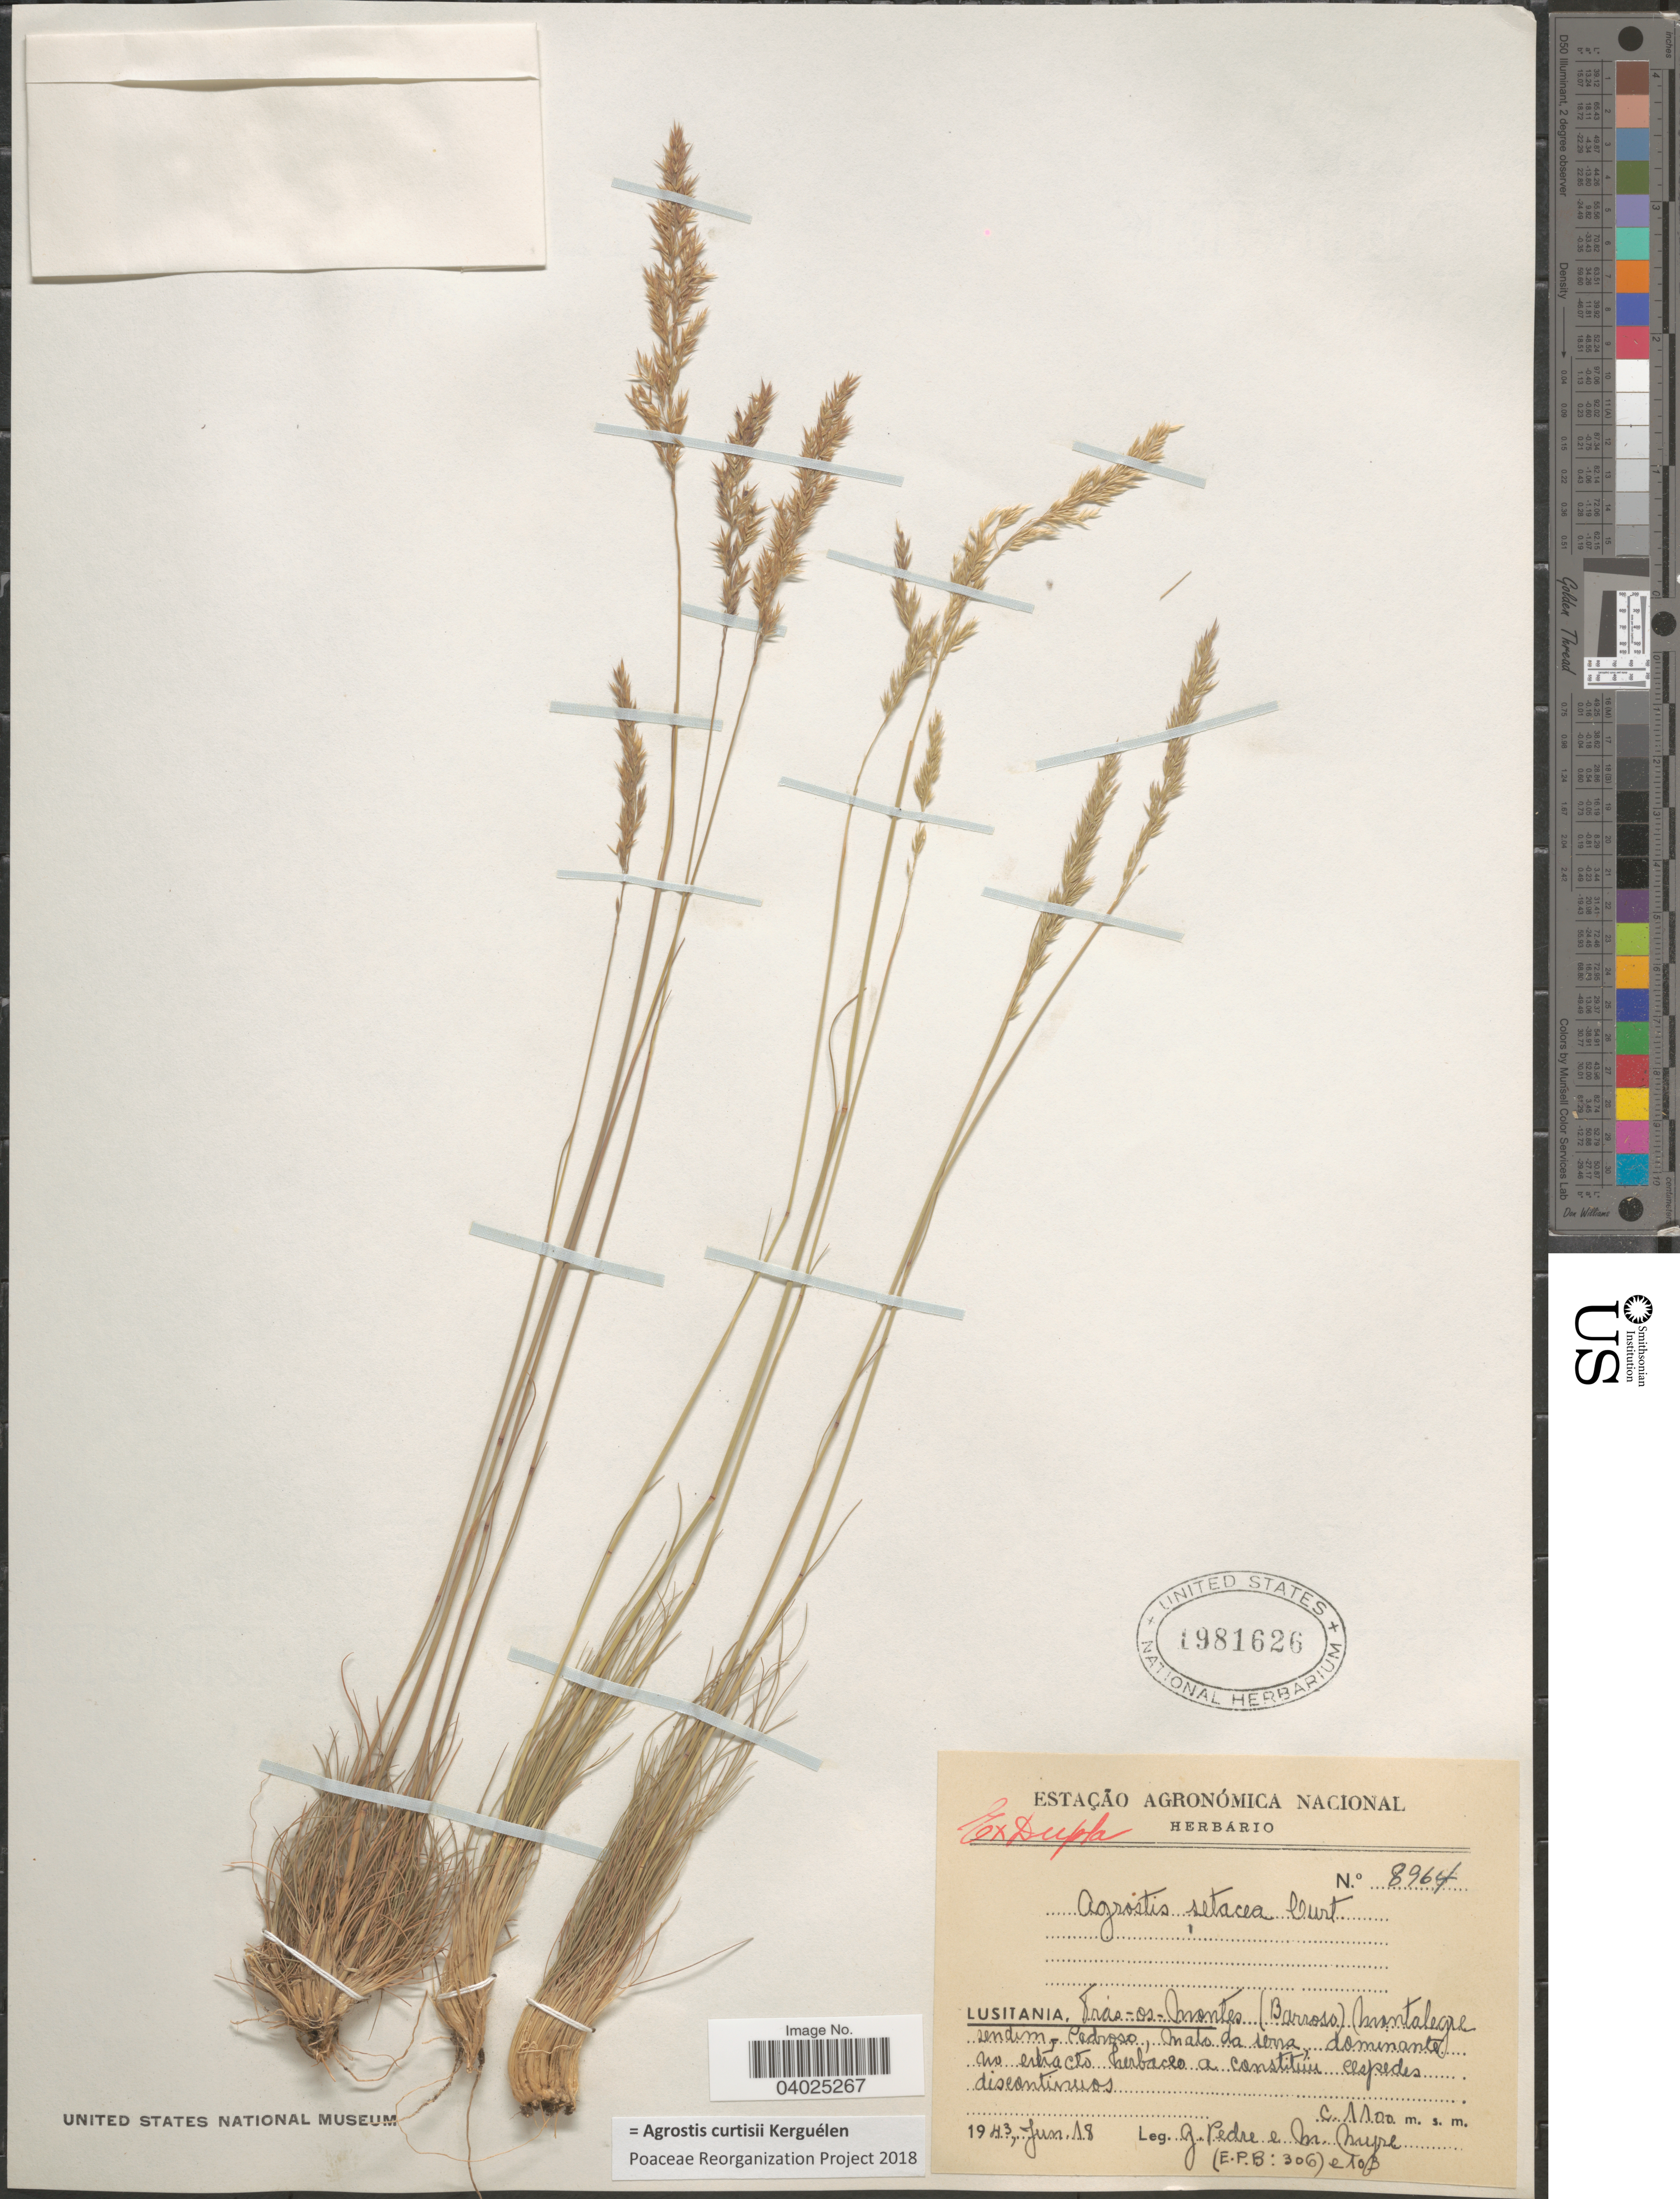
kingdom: Plantae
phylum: Tracheophyta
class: Liliopsida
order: Poales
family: Poaceae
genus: Alpagrostis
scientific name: Alpagrostis curtisii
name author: (Kerguélen) P.M. Peterson et al.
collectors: G. Pedro & Myre, M.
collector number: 8964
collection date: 1943-06-18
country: Portugal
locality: Lusitanica, Tras-os-montes (Barroso) Montalegre sendim, Pedroso, mato de serra, dominante no ertracto herbaceo a constitun cespedes discontinuos.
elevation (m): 1100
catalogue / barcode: US 1981626